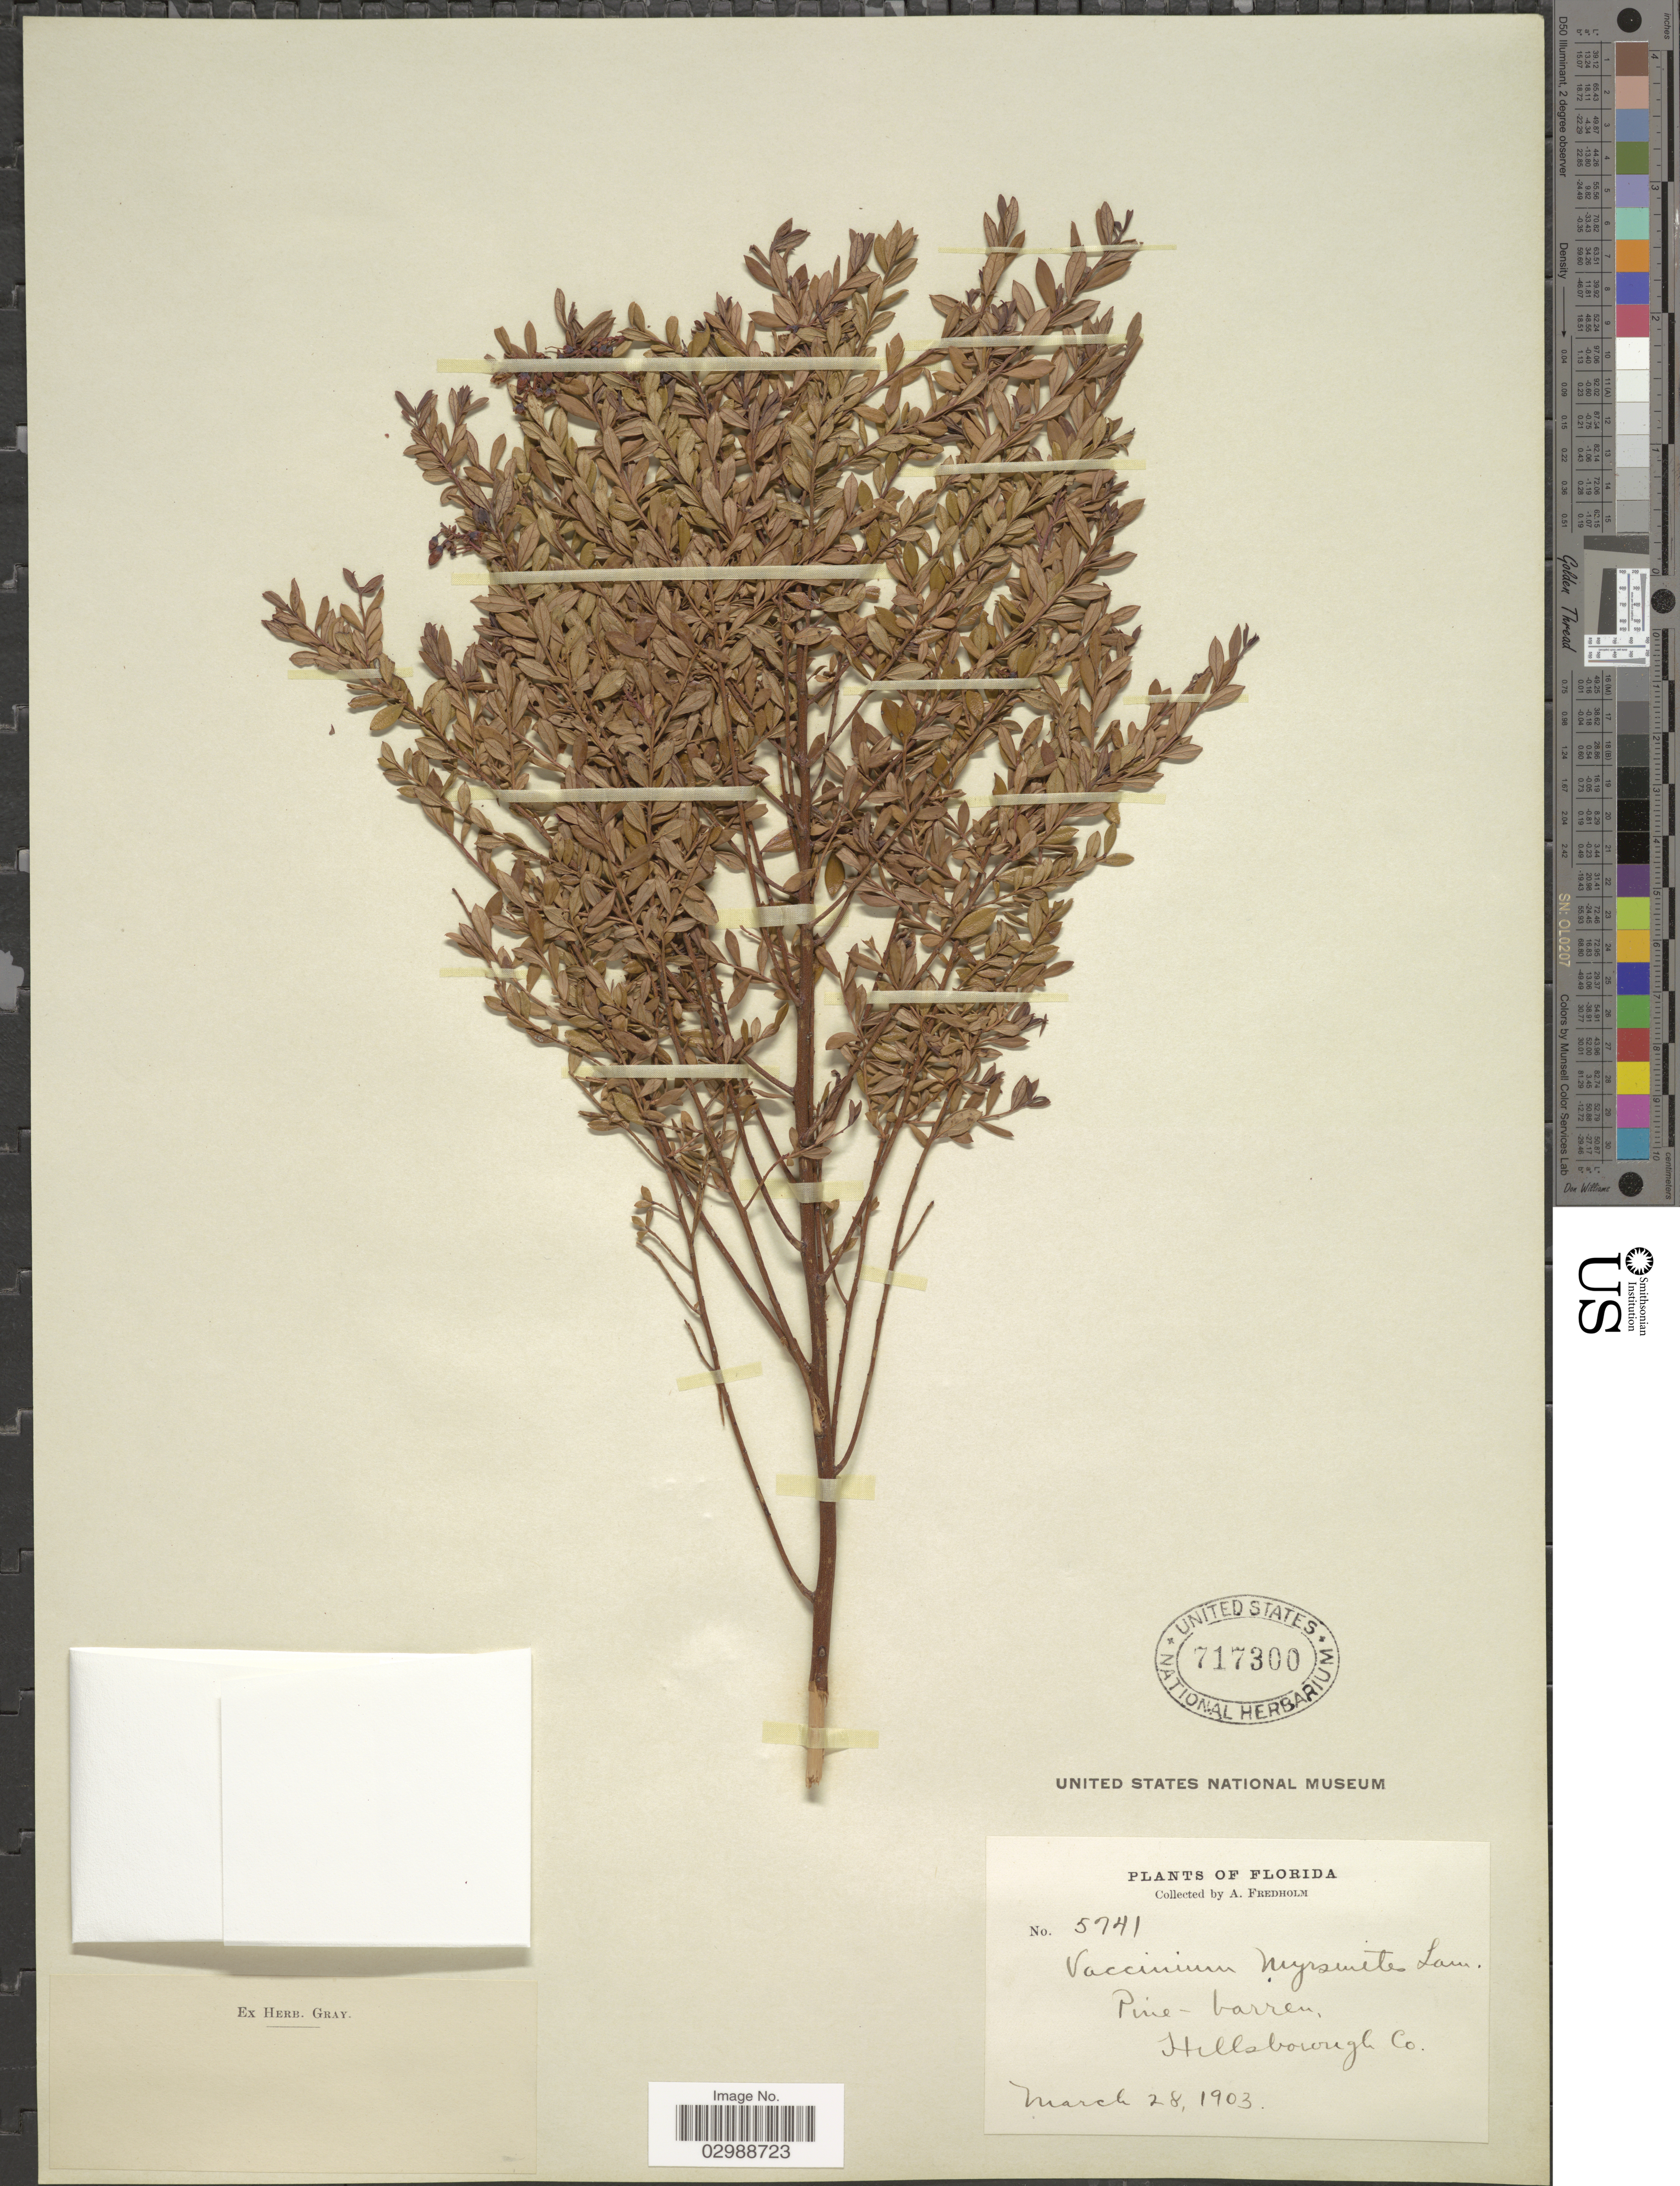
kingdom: Plantae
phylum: Tracheophyta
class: Magnoliopsida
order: Ericales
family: Ericaceae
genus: Vaccinium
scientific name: Vaccinium myrsinites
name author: Lam.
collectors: A. Fredholm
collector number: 5741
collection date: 1903-03-28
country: United States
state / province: Florida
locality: Hillsborough Co.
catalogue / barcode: US 717300